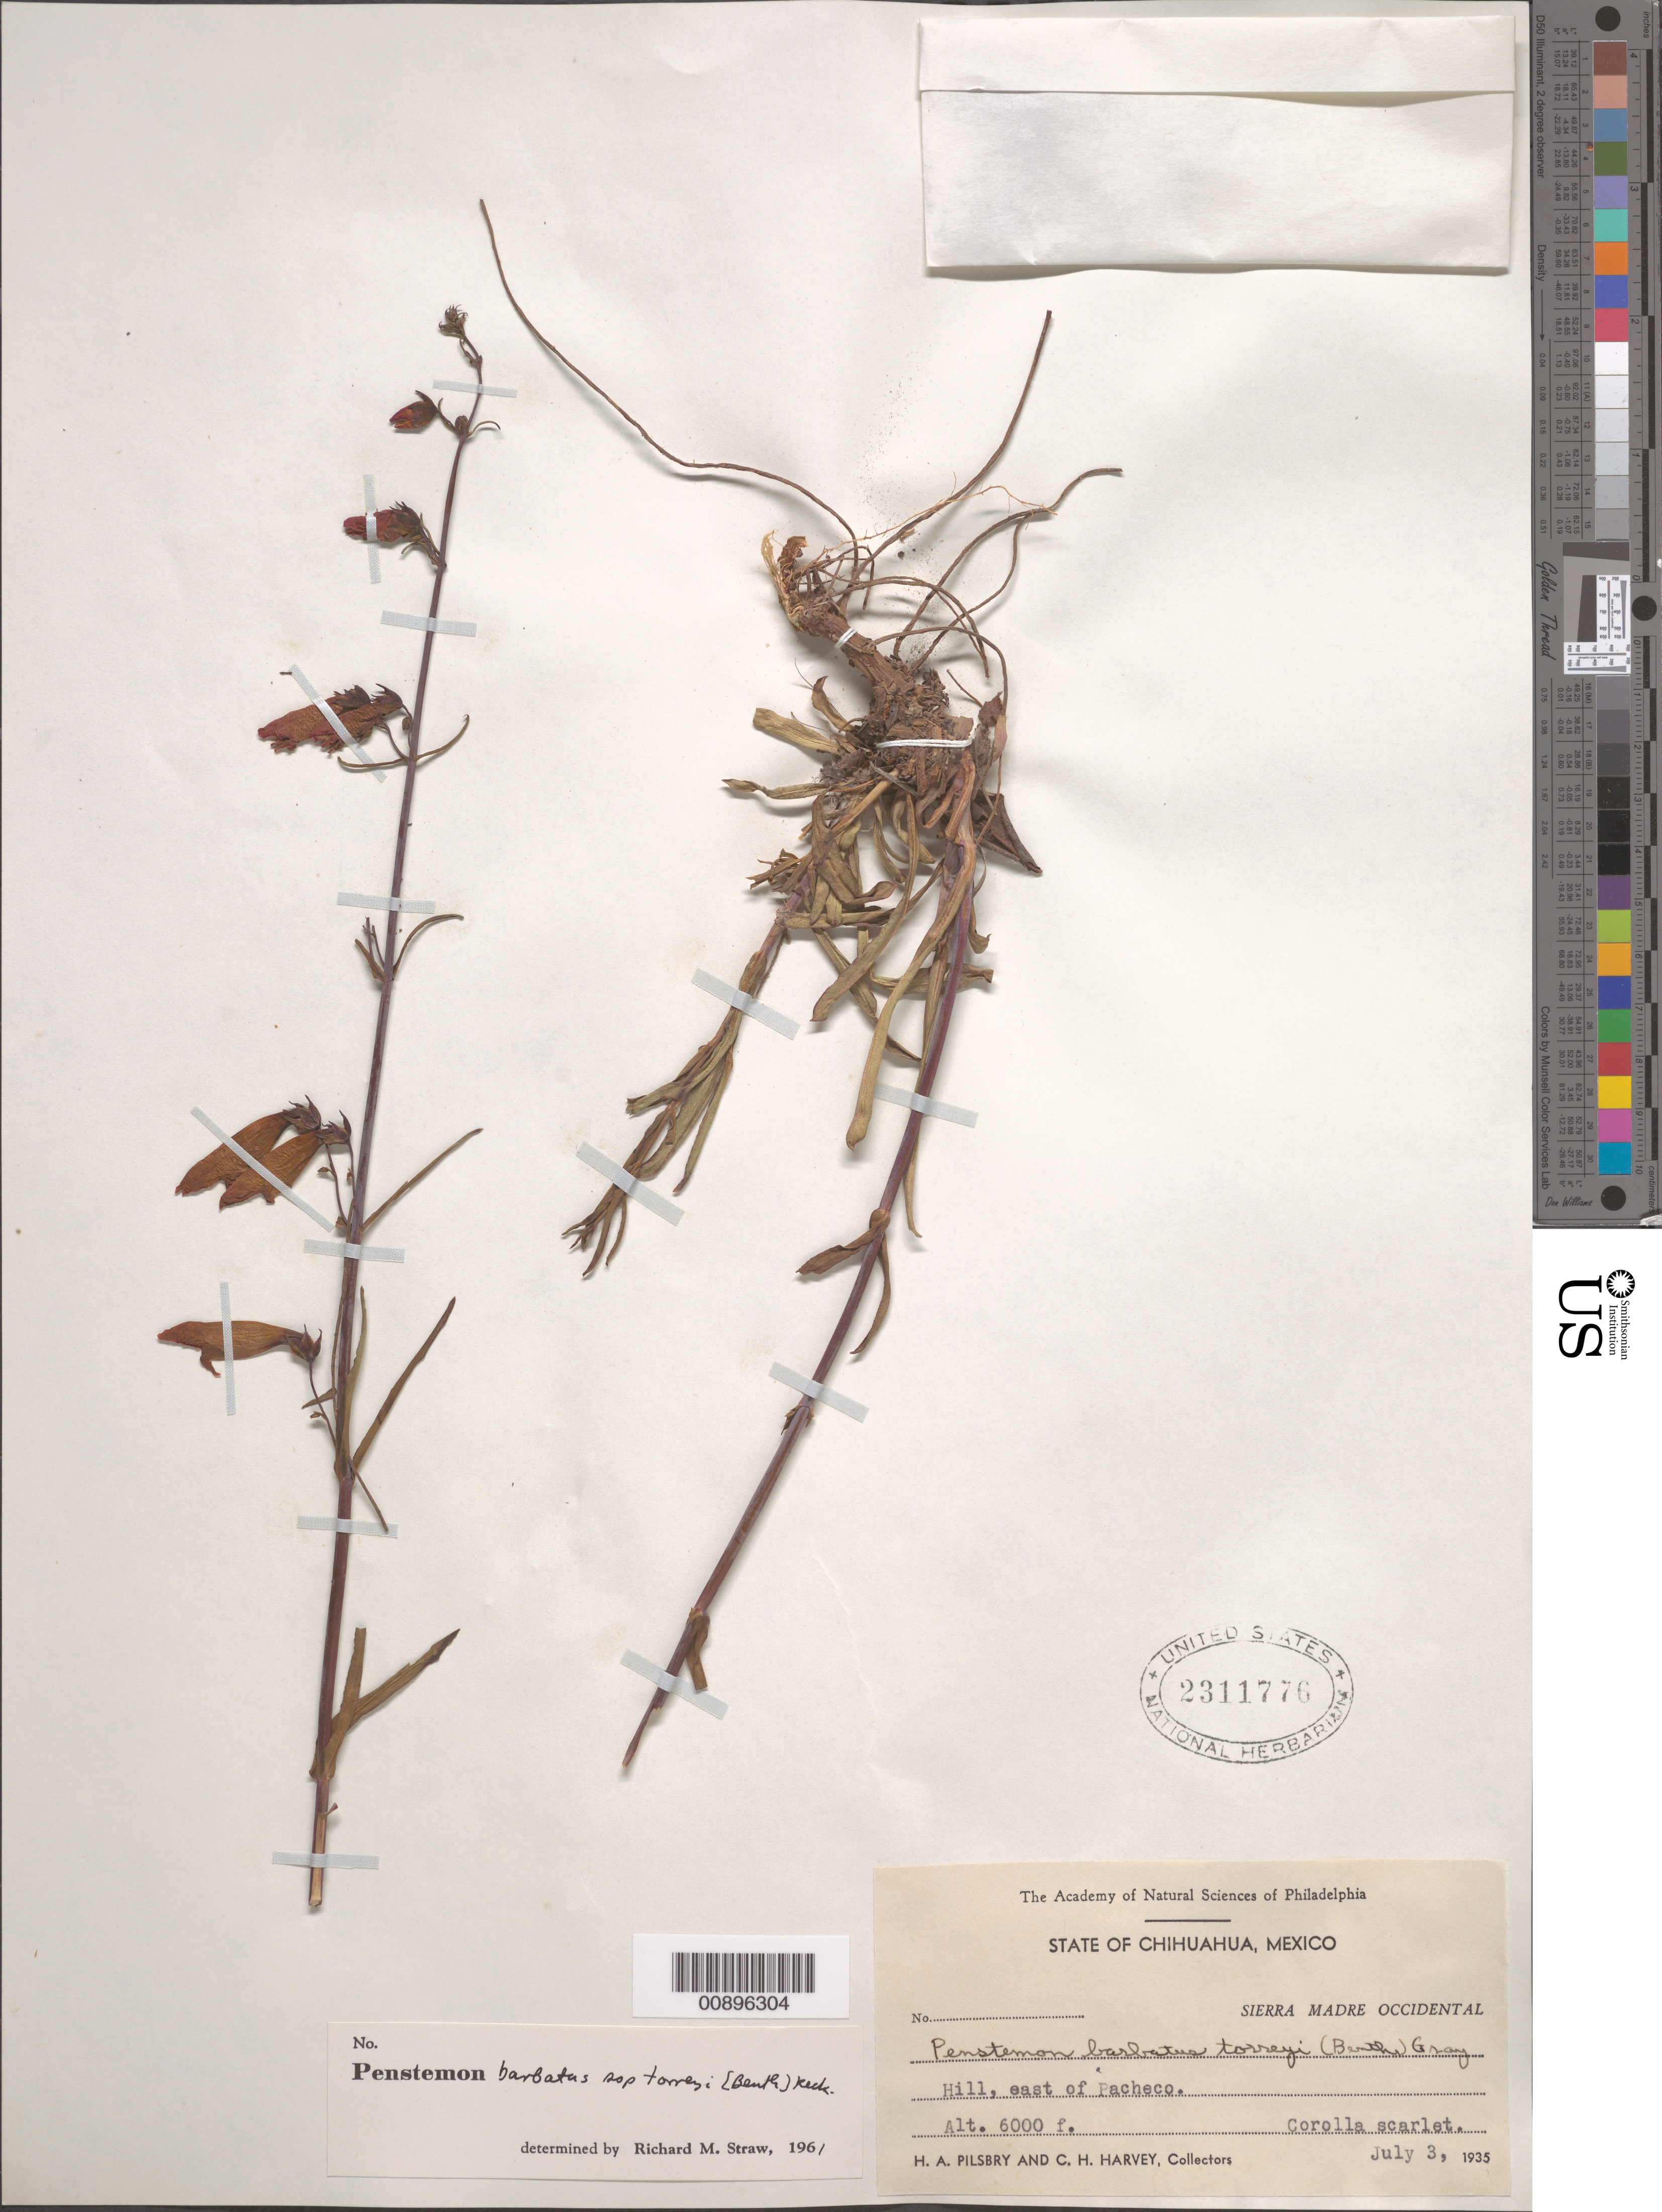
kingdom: Plantae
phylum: Tracheophyta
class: Magnoliopsida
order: Lamiales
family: Plantaginaceae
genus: Penstemon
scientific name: Penstemon barbatus subsp. torreyi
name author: (Benth.) D.D. Keck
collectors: H. Pilsbry & C. H. Harvey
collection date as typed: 03 Jul 1935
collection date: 1935-07-03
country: Mexico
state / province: Chihuahua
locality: Hills, east of Pacheco. Sierra Madre Occidental, Chihuahua.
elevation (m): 1829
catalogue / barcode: US 2311776